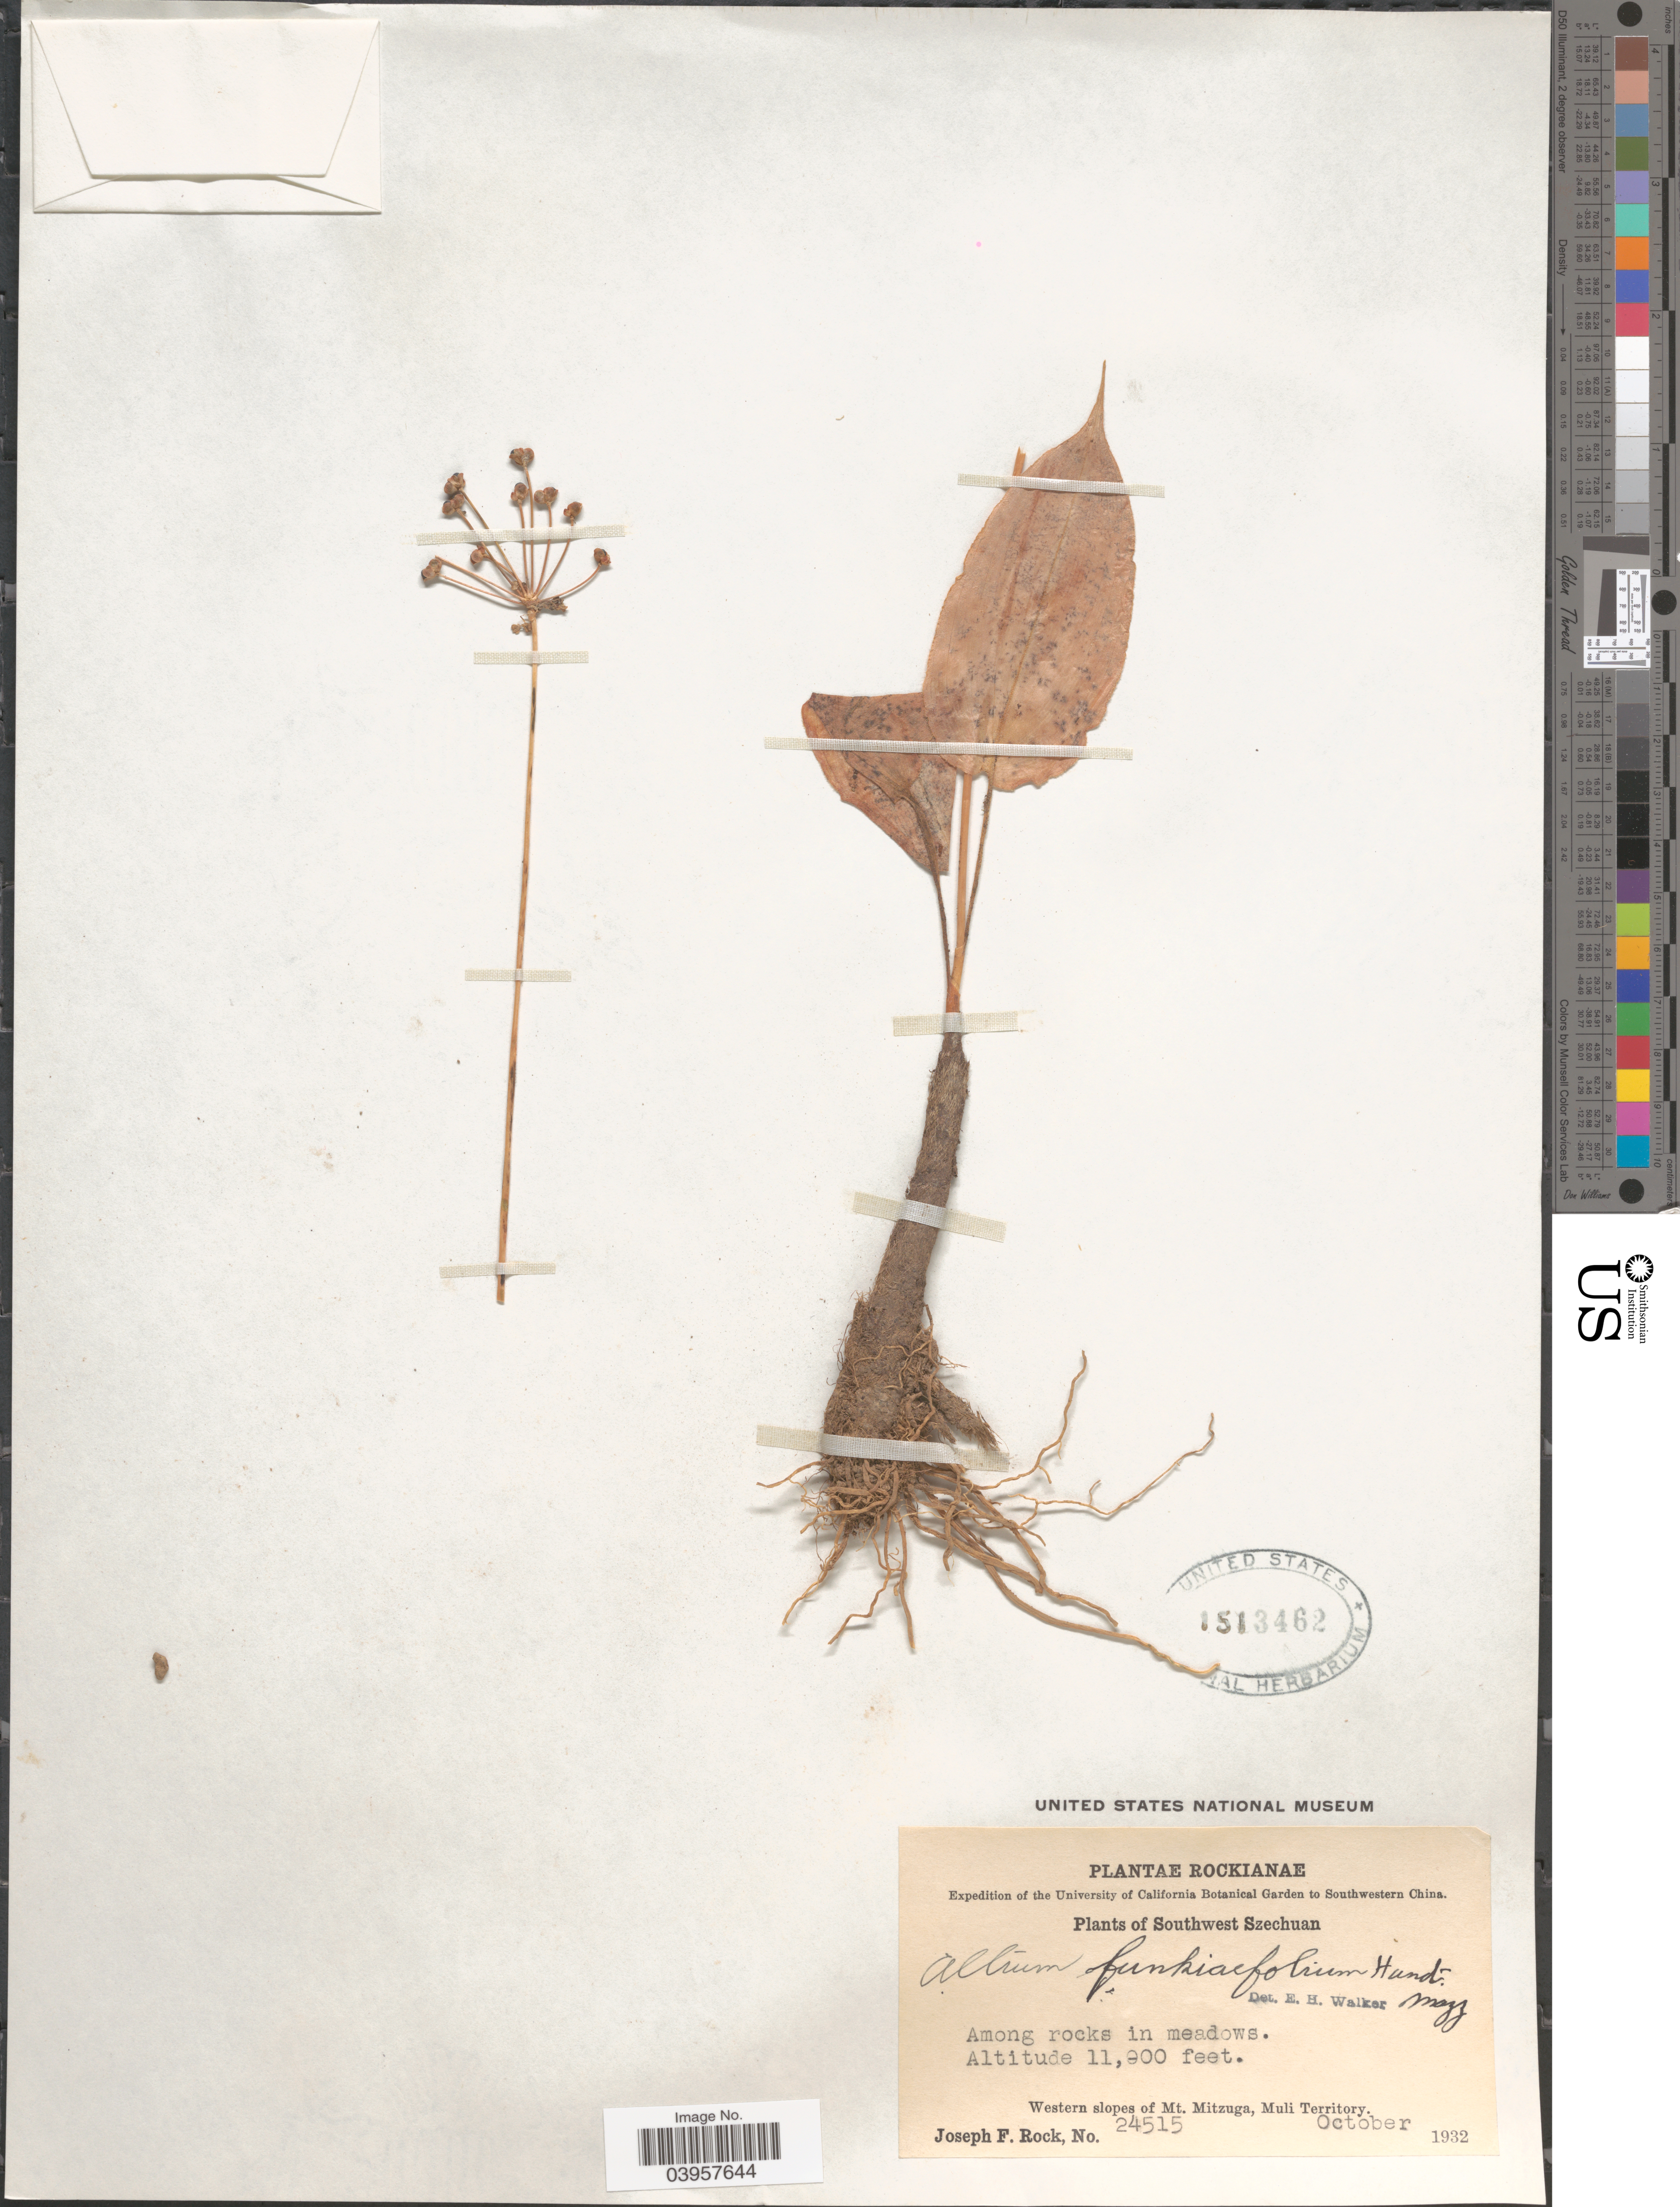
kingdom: Plantae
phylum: Tracheophyta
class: Liliopsida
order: Asparagales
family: Amaryllidaceae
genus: Allium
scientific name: Allium funkiaefolium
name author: P.C. Tsoong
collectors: J. F. Rock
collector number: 24515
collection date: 1932-10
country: China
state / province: Sichuan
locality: Southwestern China. Southwest Szechuan. Western slopes of Mt. Mitzuga, Muli Territory.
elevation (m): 3353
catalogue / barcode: US 1513462